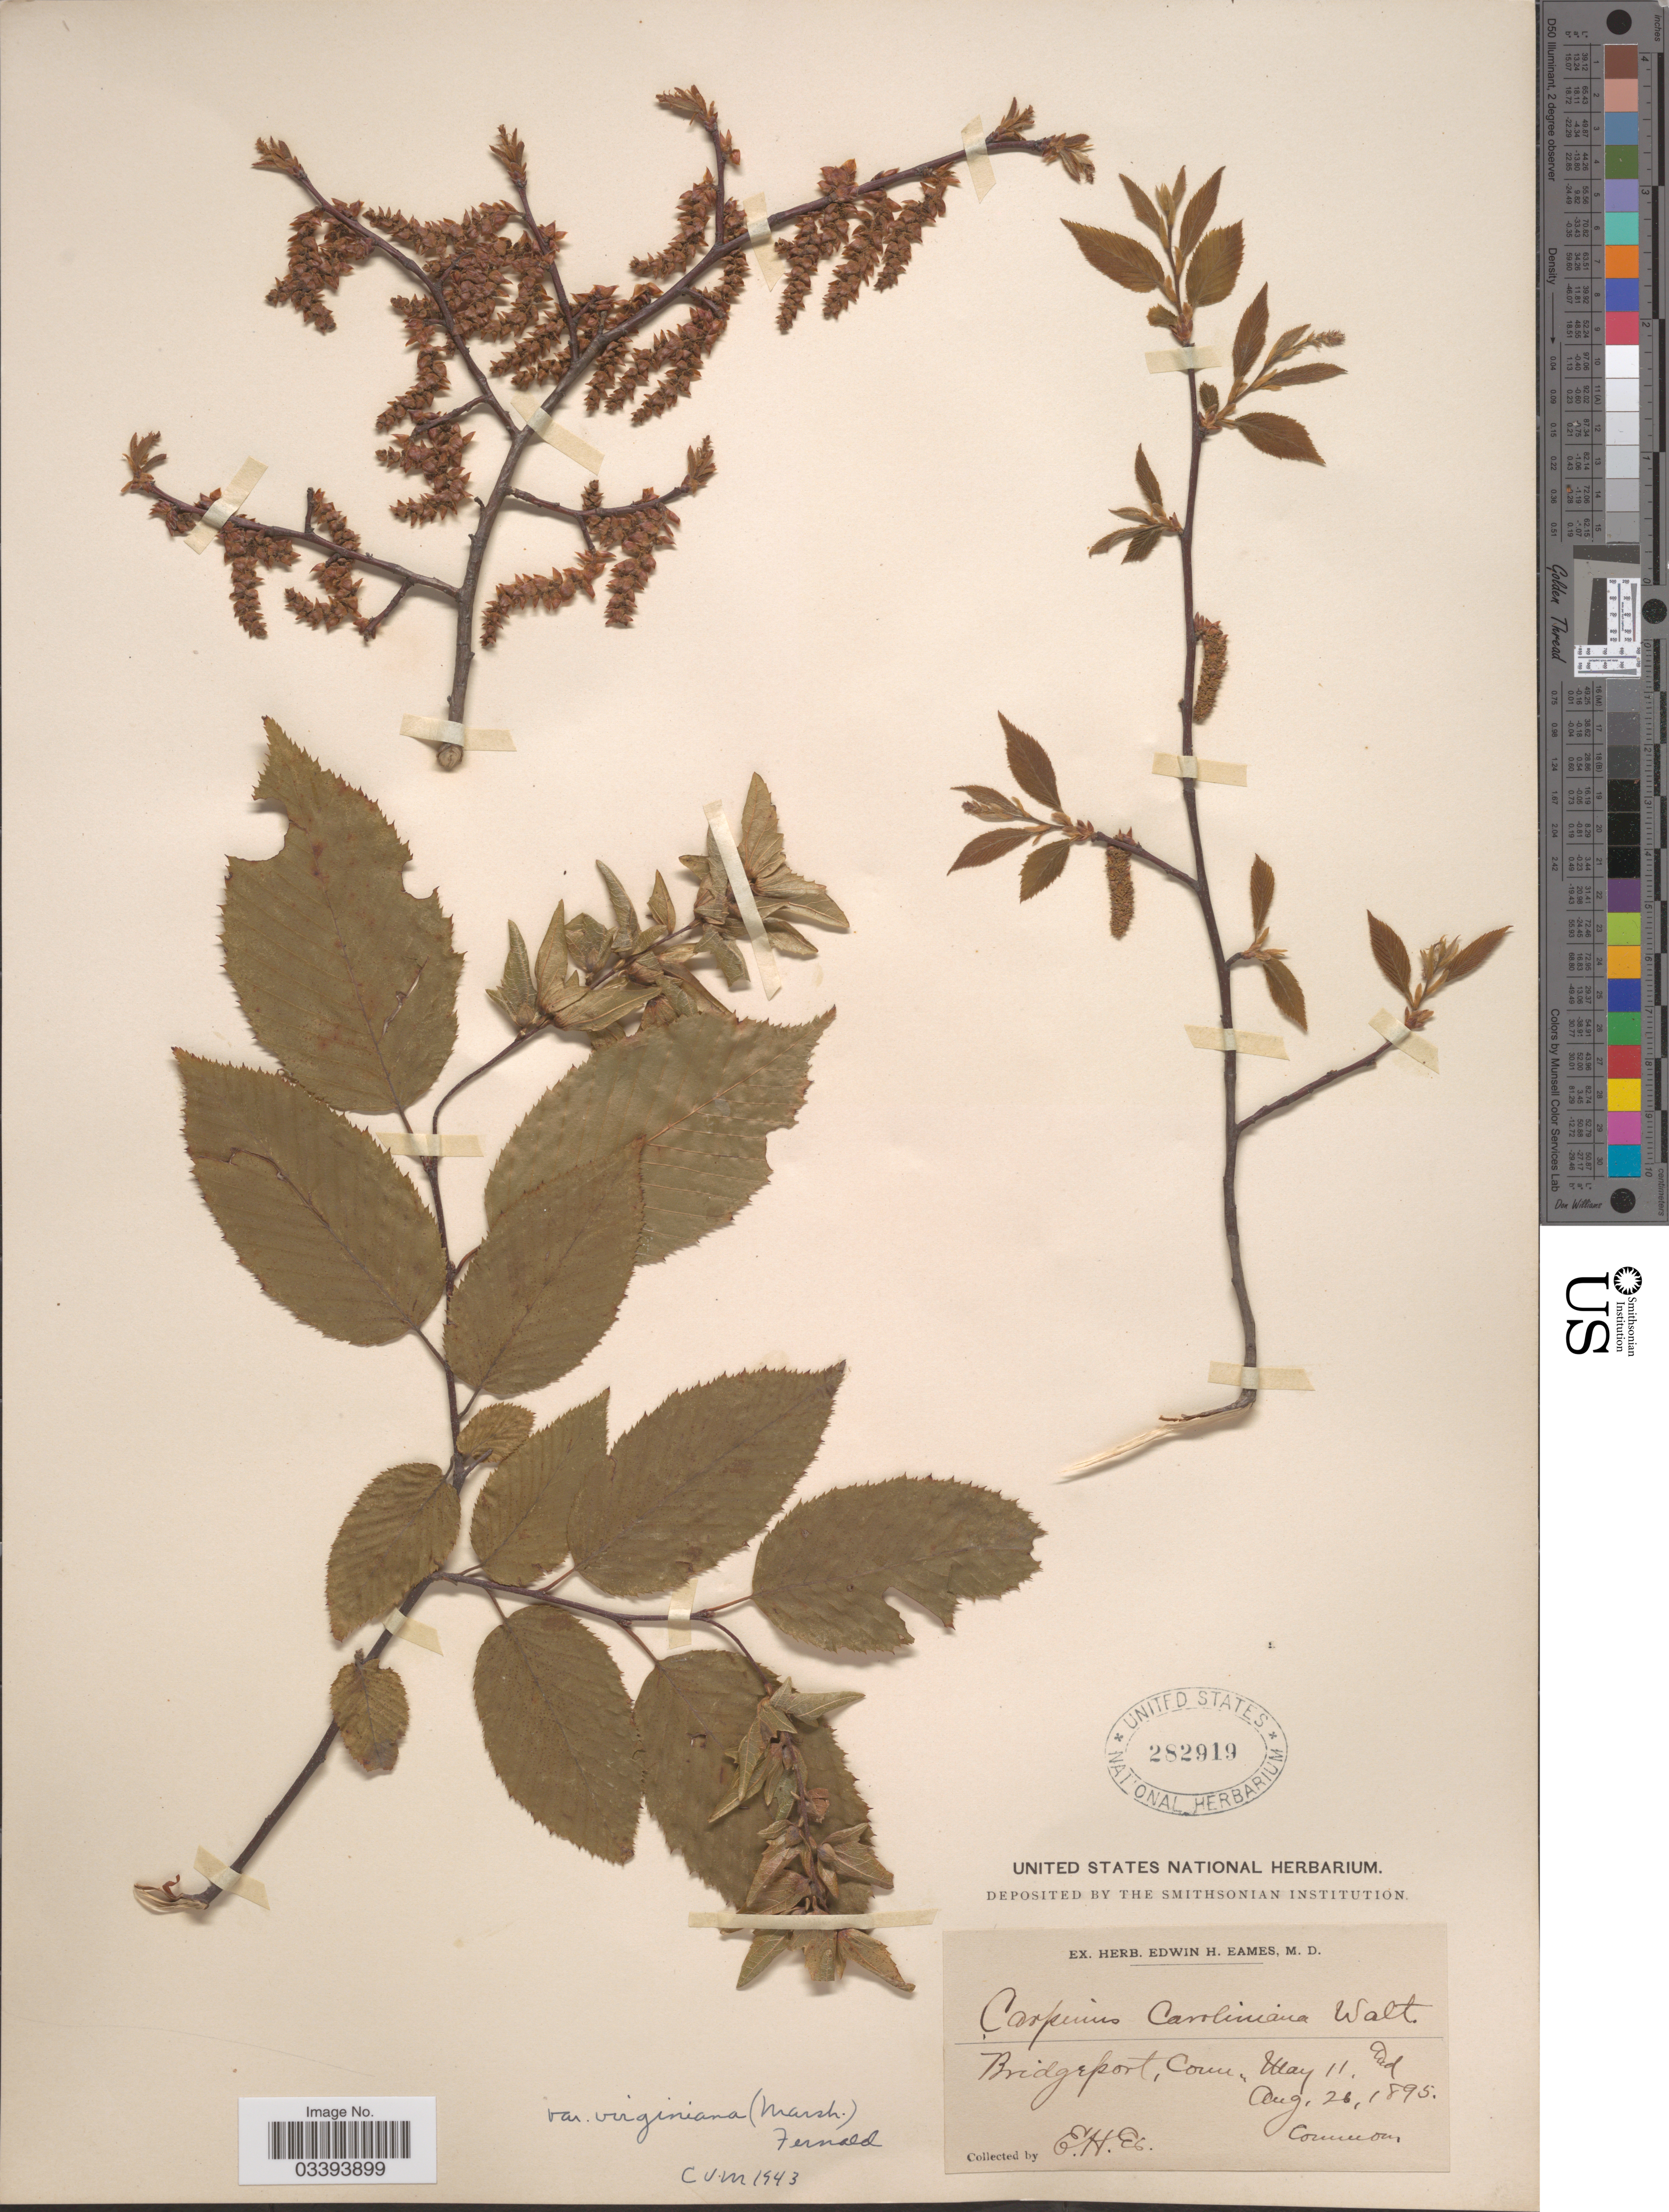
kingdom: Plantae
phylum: Tracheophyta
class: Magnoliopsida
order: Fagales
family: Betulaceae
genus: Carpinus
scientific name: Carpinus caroliniana subsp. virginiana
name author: (Marshall) Furlow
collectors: E. H. Eames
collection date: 1895-05-11/1895-08-08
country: United States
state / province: Connecticut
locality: Bridgeport.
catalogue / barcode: US 282919